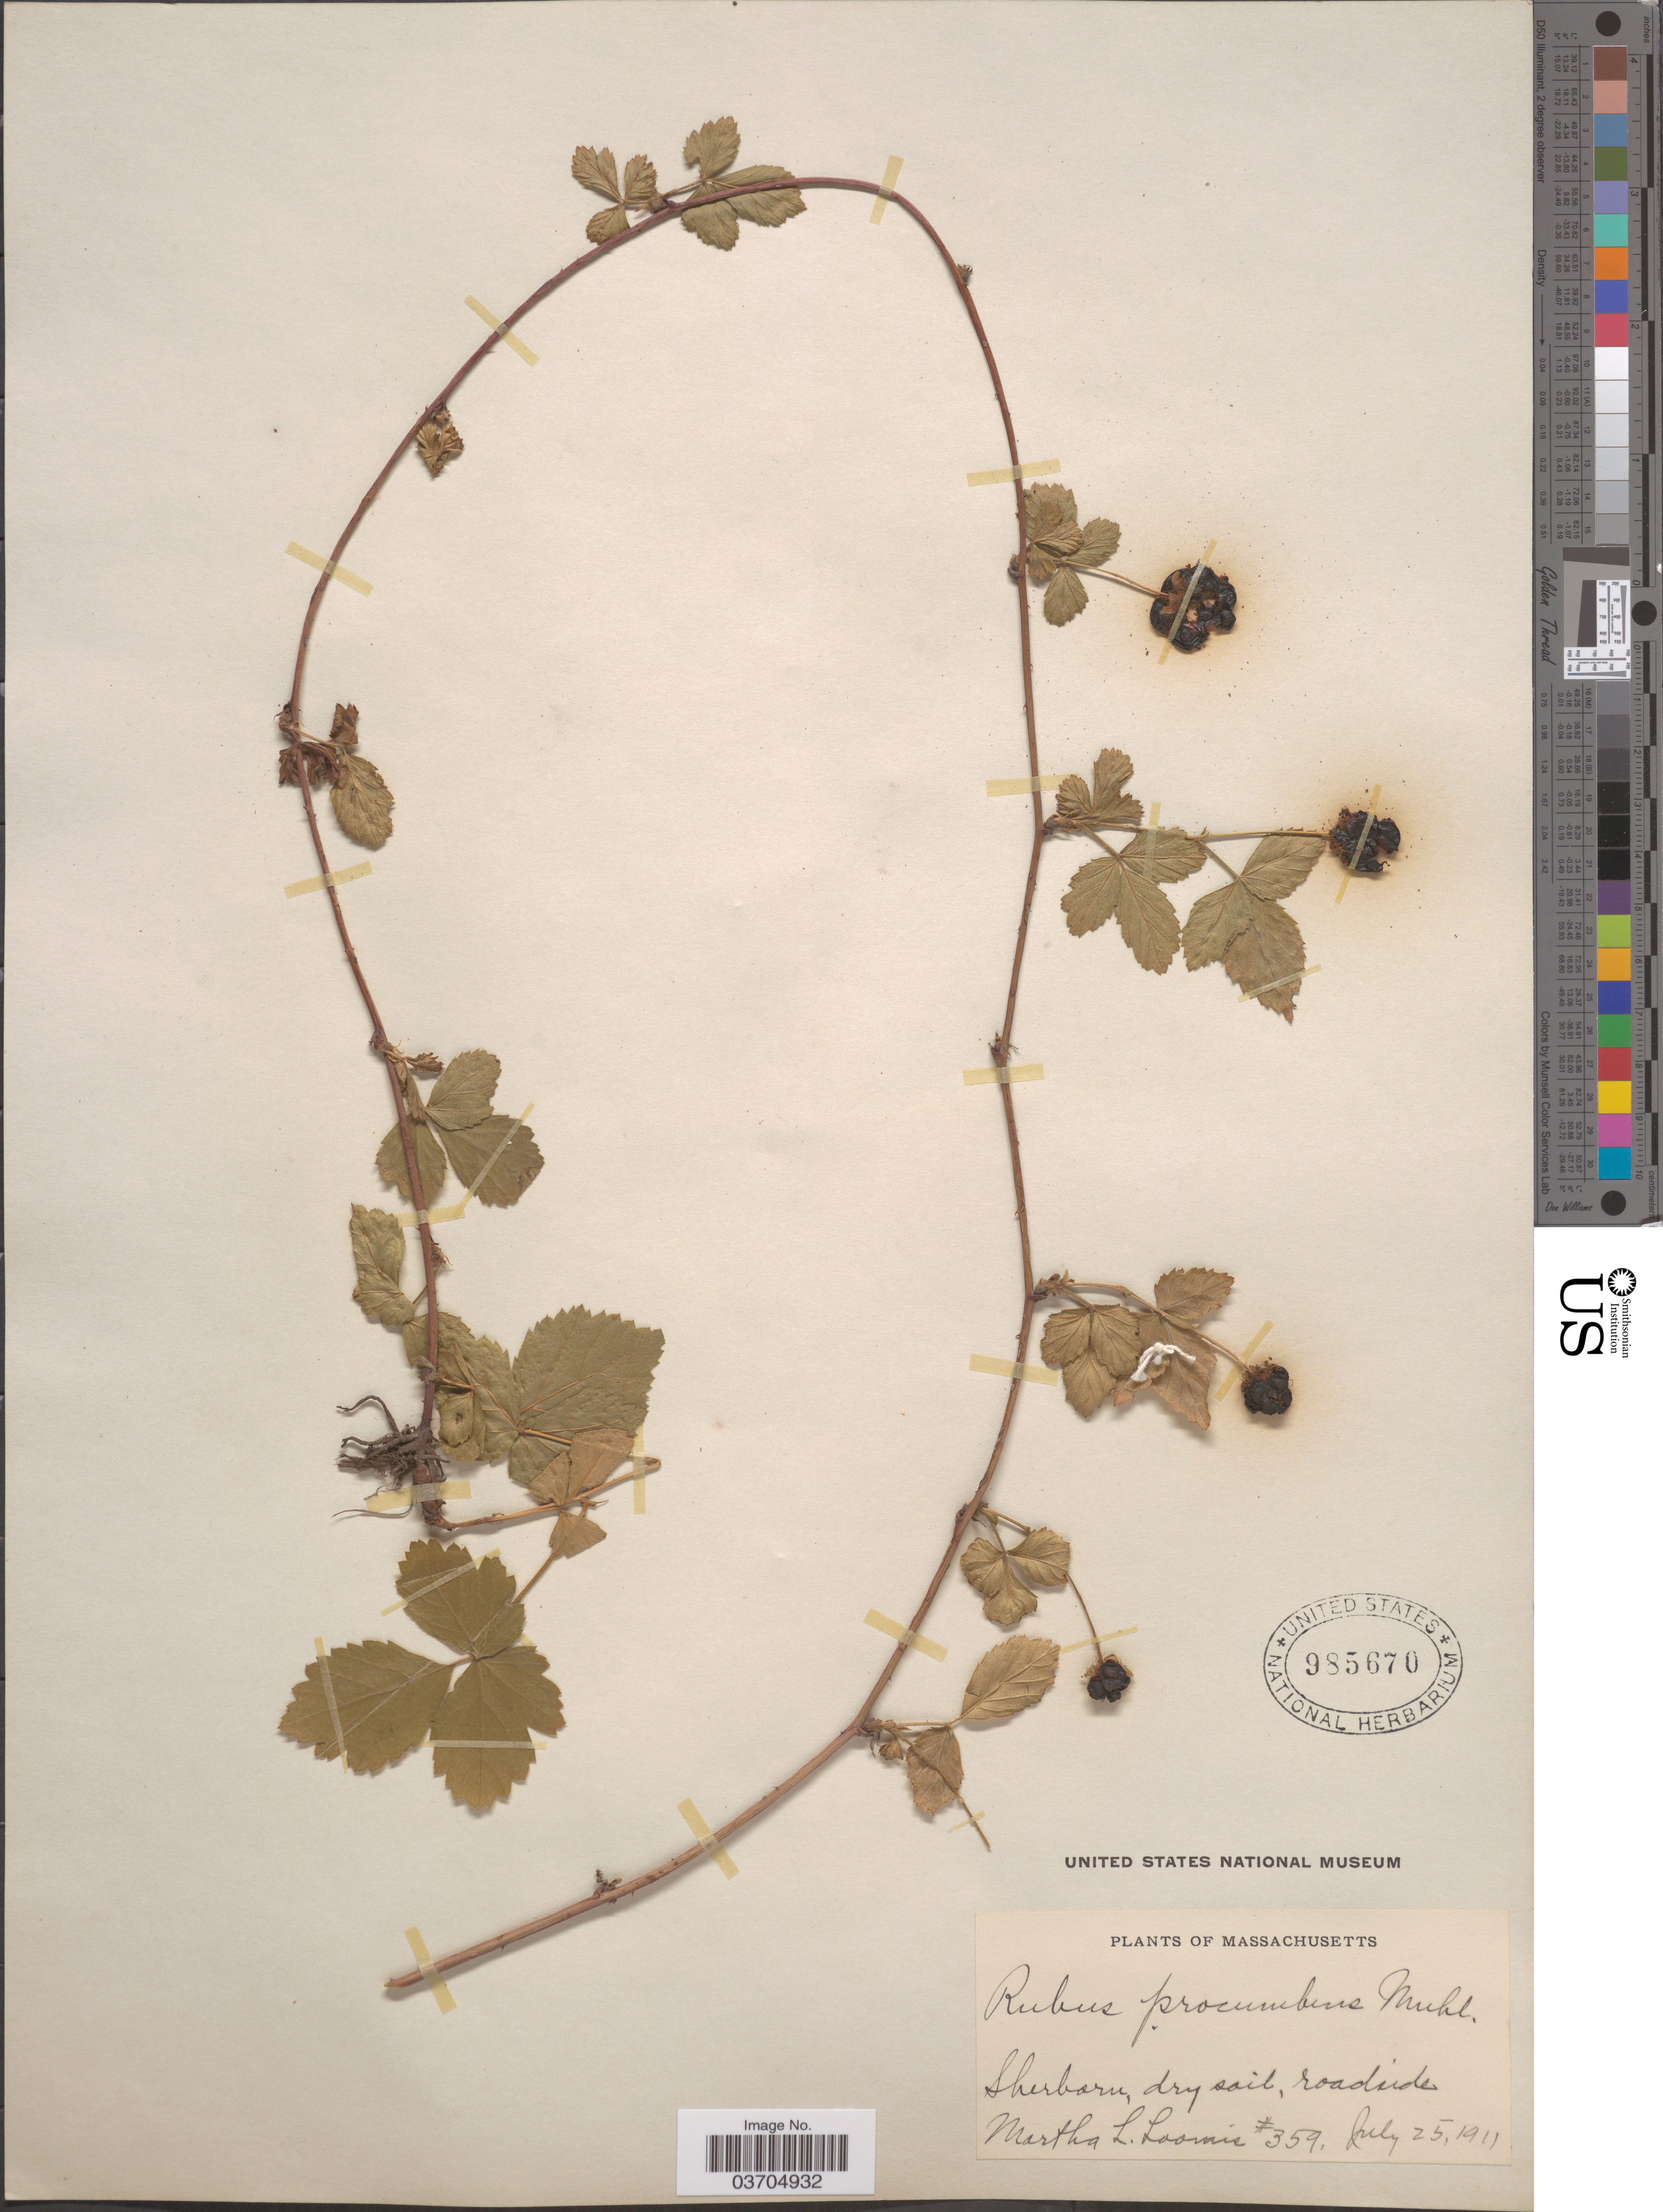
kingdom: Plantae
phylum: Tracheophyta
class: Magnoliopsida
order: Rosales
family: Rosaceae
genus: Rubus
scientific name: Rubus procumbens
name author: Muhl.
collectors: M. L. Loomis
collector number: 359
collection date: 1911-07-25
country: United States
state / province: Massachusetts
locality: Sherborn, roadside.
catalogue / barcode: US 985670